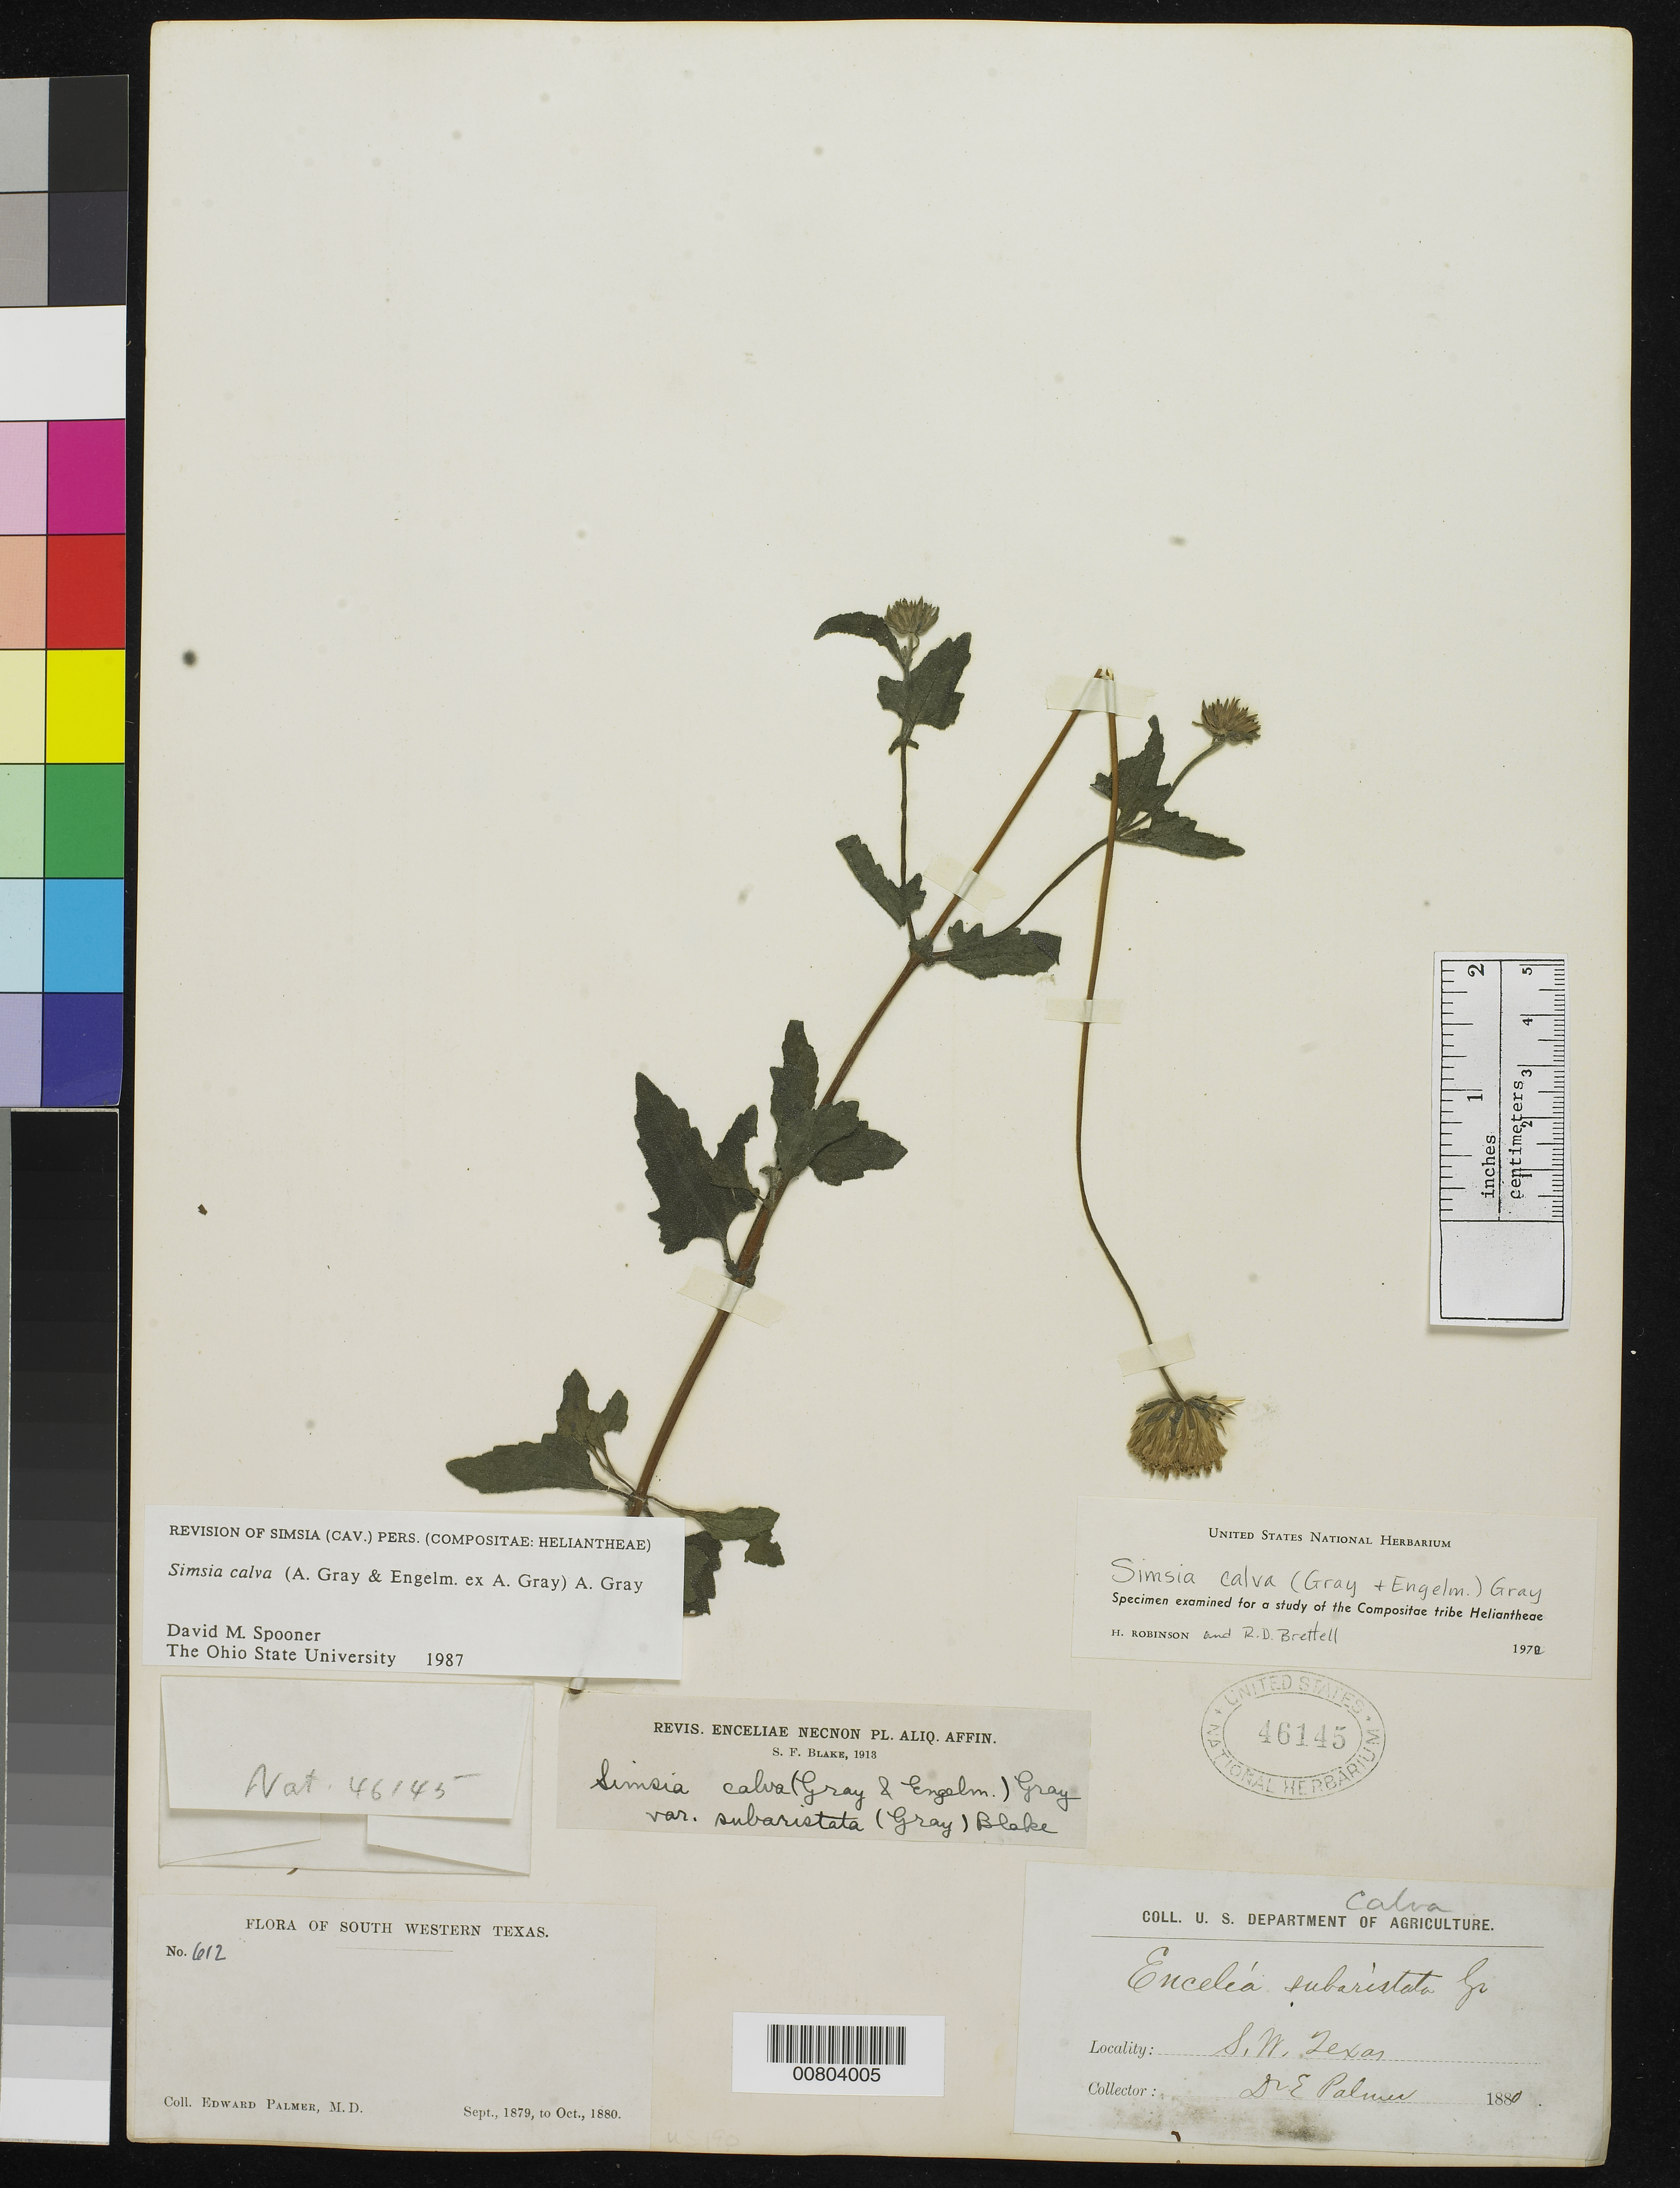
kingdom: Plantae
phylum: Tracheophyta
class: Magnoliopsida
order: Asterales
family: Asteraceae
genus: Simsia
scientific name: Simsia calva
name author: A. Gray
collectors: E. Palmer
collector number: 612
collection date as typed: Jan 1880 to -- Oct 1880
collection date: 1880-01/1880-10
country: United States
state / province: Texas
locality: South Western Texas.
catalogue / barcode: US 46145